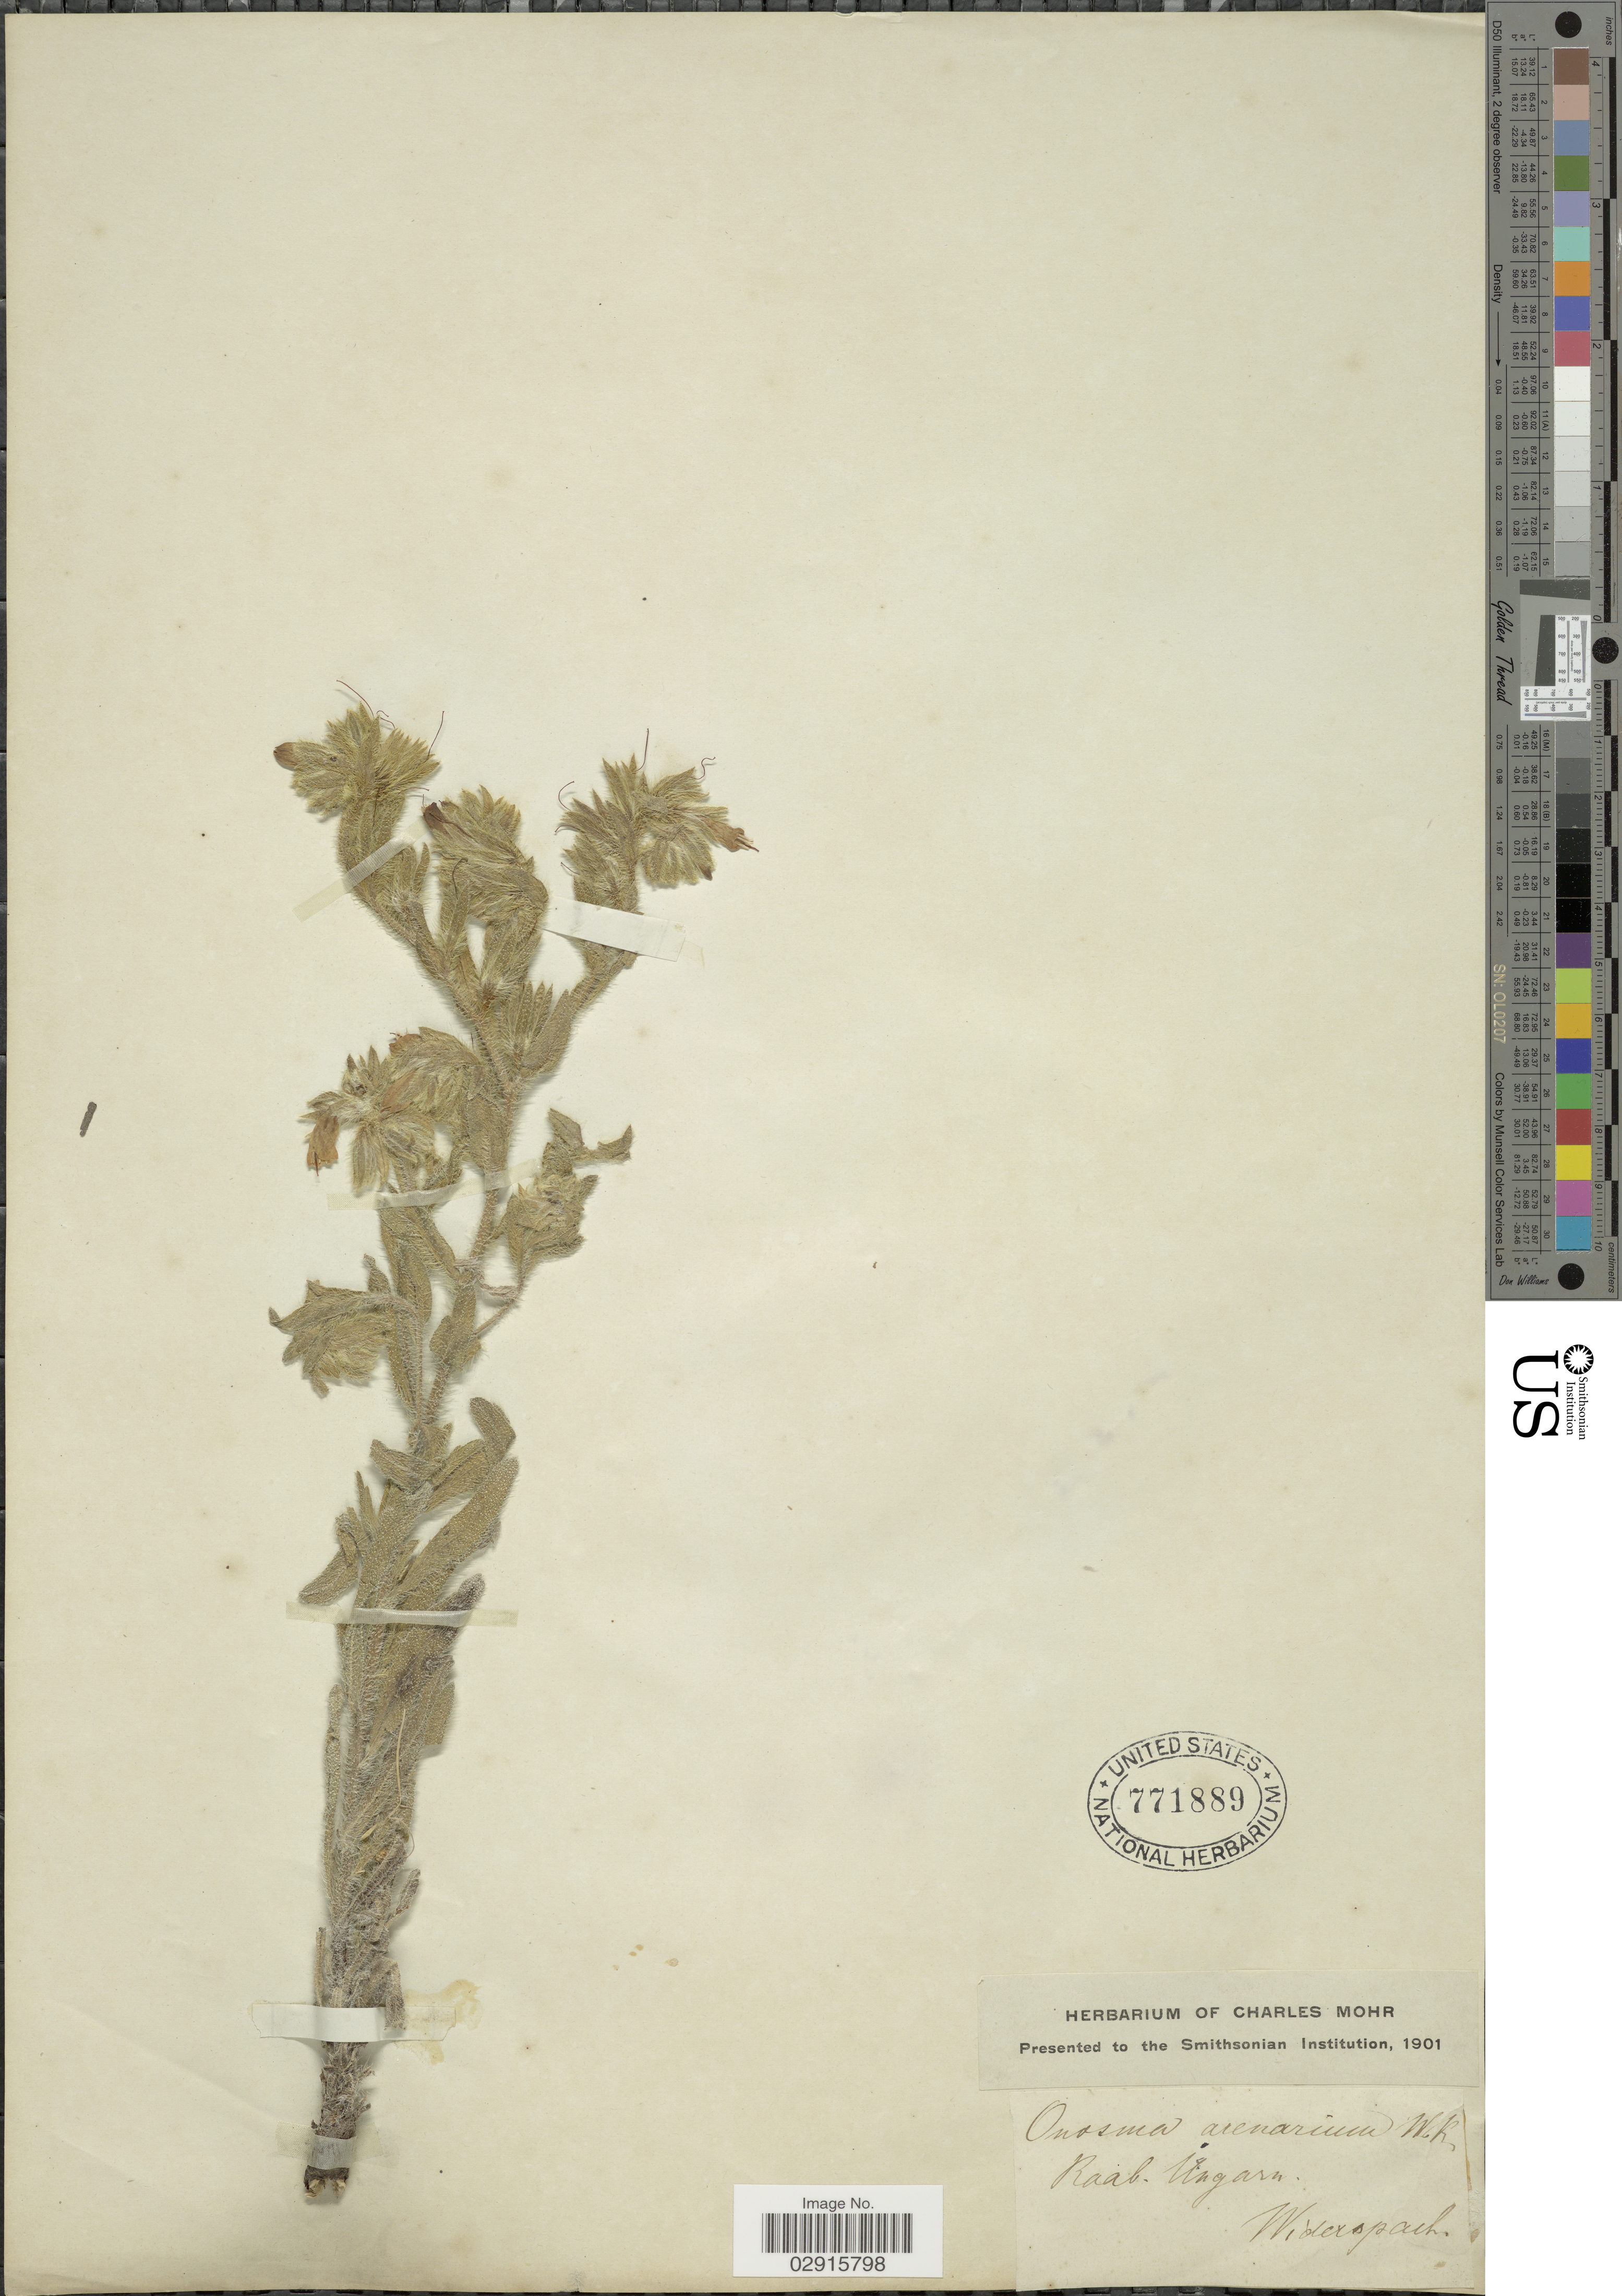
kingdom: Plantae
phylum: Tracheophyta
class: Magnoliopsida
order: Boraginales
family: Boraginaceae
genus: Onosma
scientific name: Onosma arenaria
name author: Waldst. & Kit.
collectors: Widerspach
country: Hungary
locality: Raab. Ungarn.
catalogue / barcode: US 771889